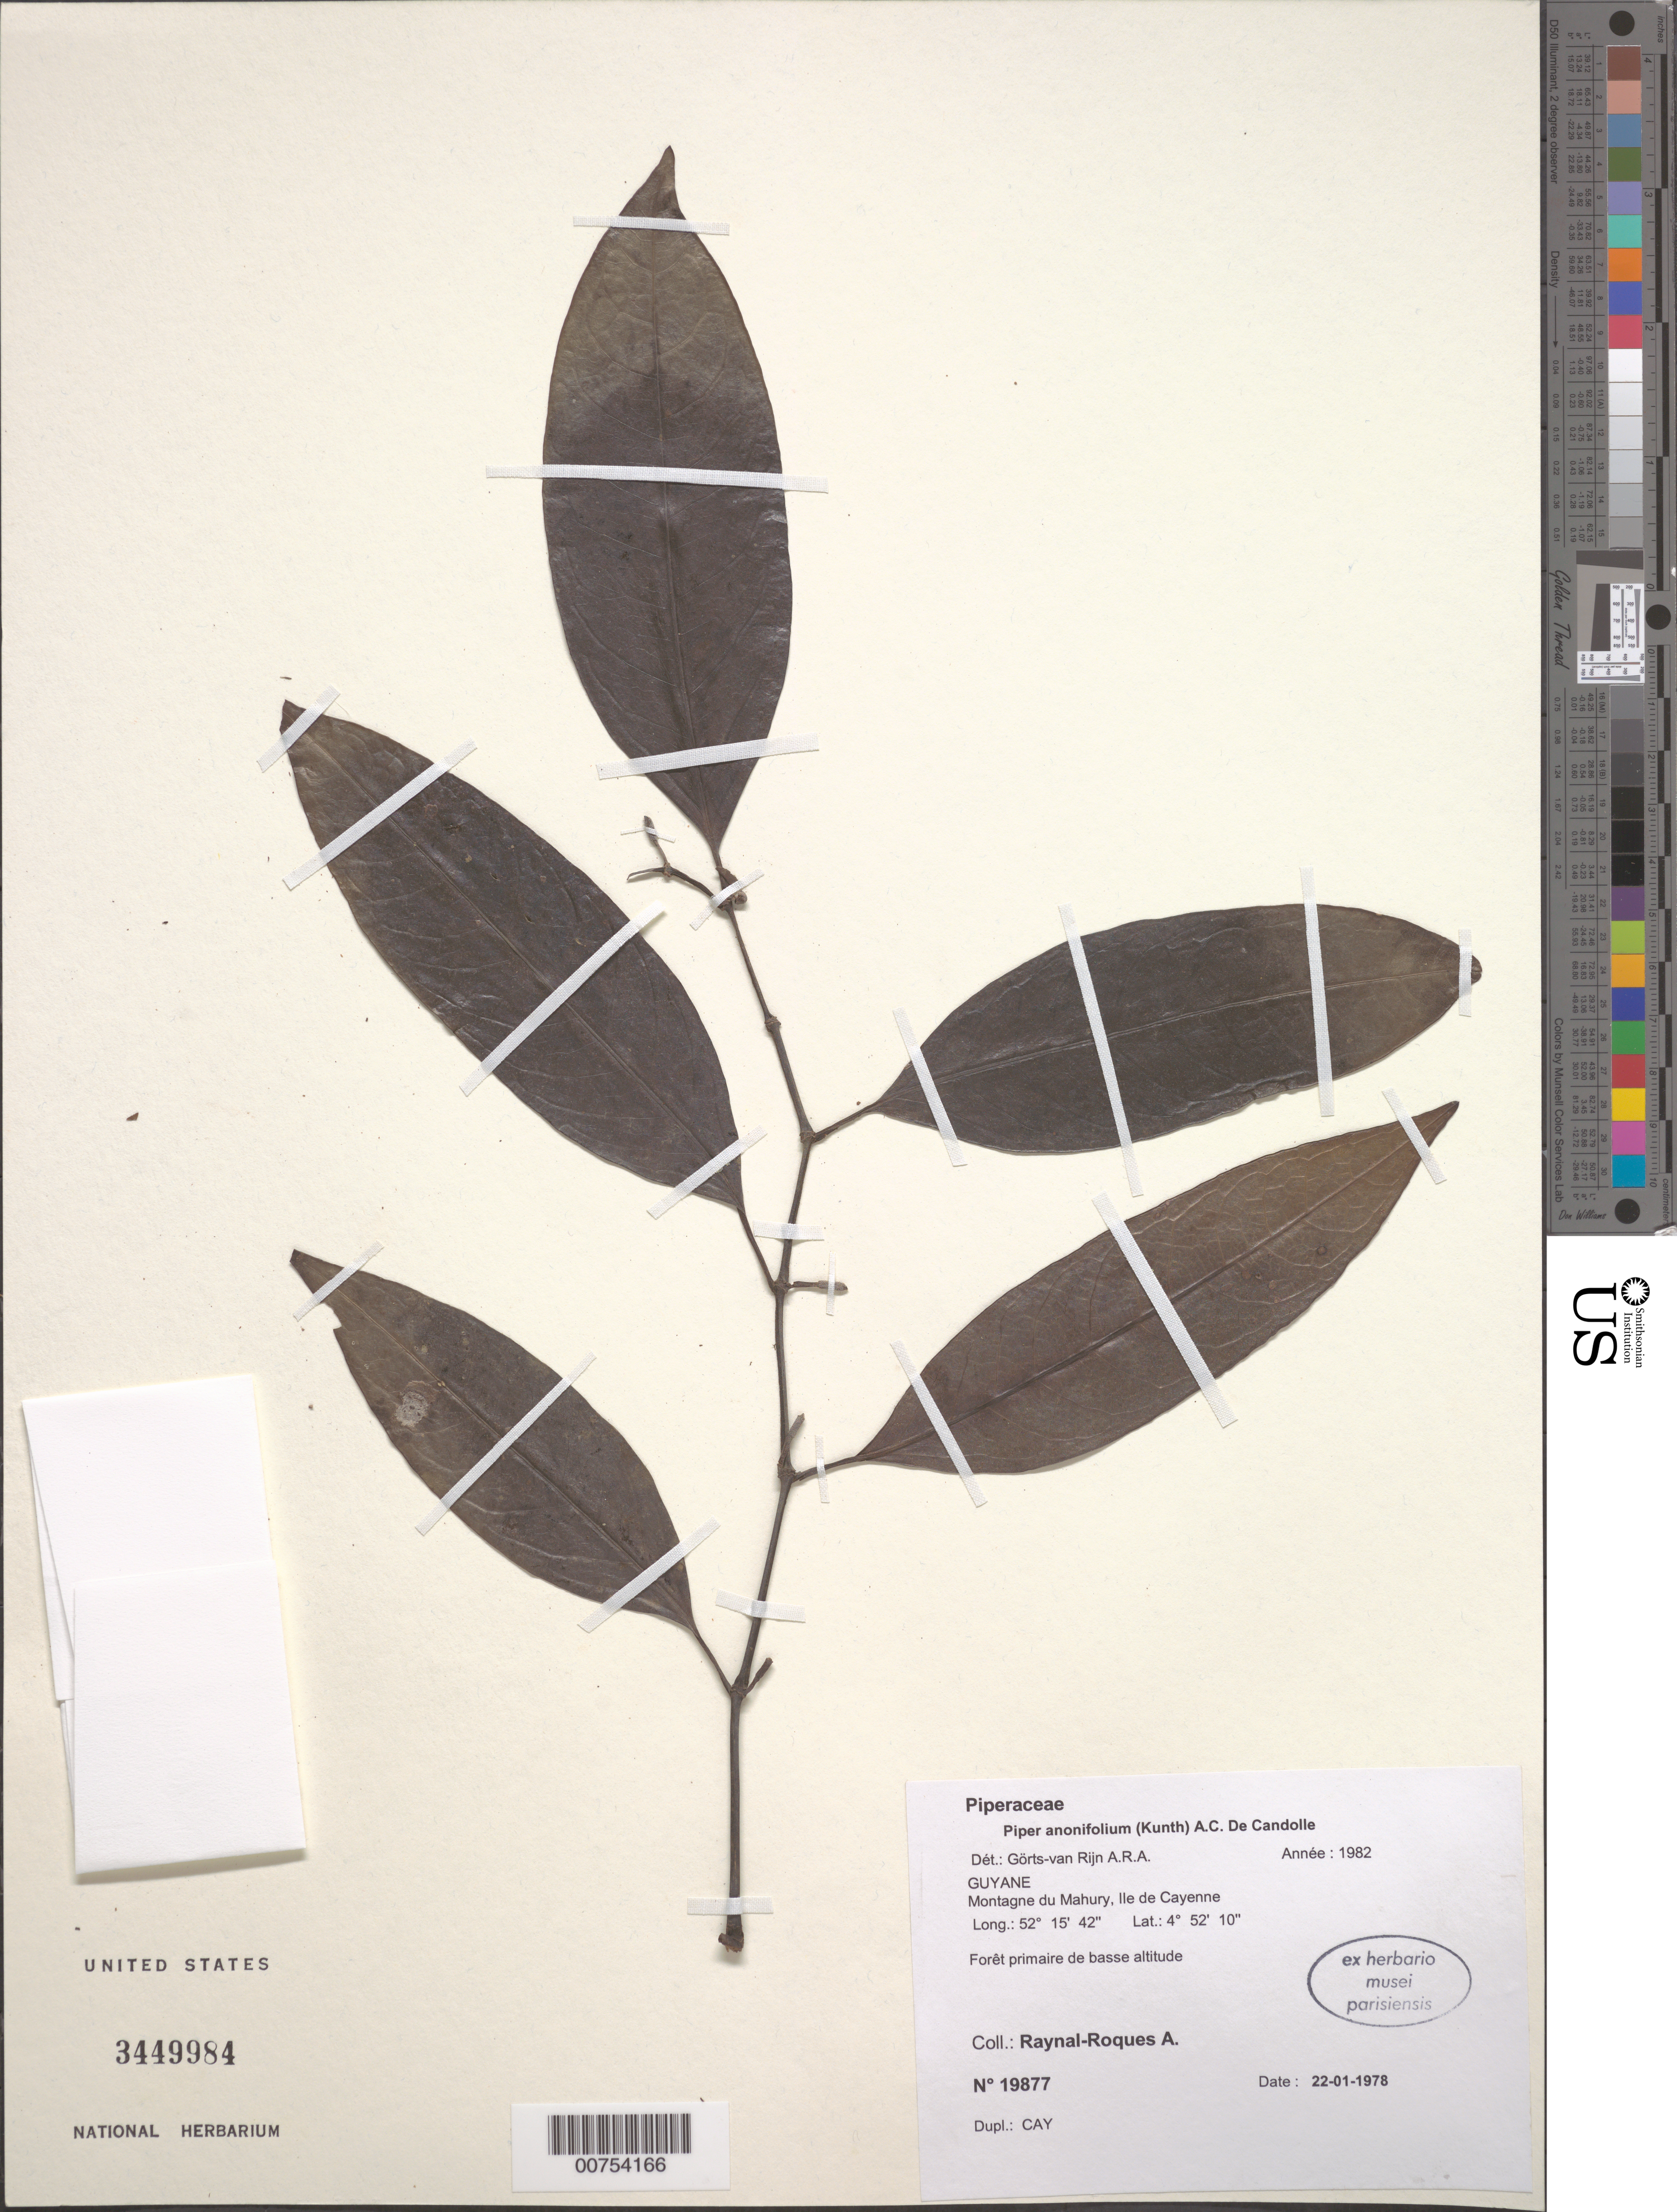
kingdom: Plantae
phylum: Tracheophyta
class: Magnoliopsida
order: Piperales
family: Piperaceae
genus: Piper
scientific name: Piper anonifolium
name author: (Kunth) C. DC.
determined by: Görts-van Rijn, A. R. A.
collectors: A. M. Raynal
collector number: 19877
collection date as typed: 22-Jan-78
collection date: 1978-01-22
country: French Guiana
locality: Montagne du Mahury - Ile de Cayenne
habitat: Low primary forest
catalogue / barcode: US 3449984